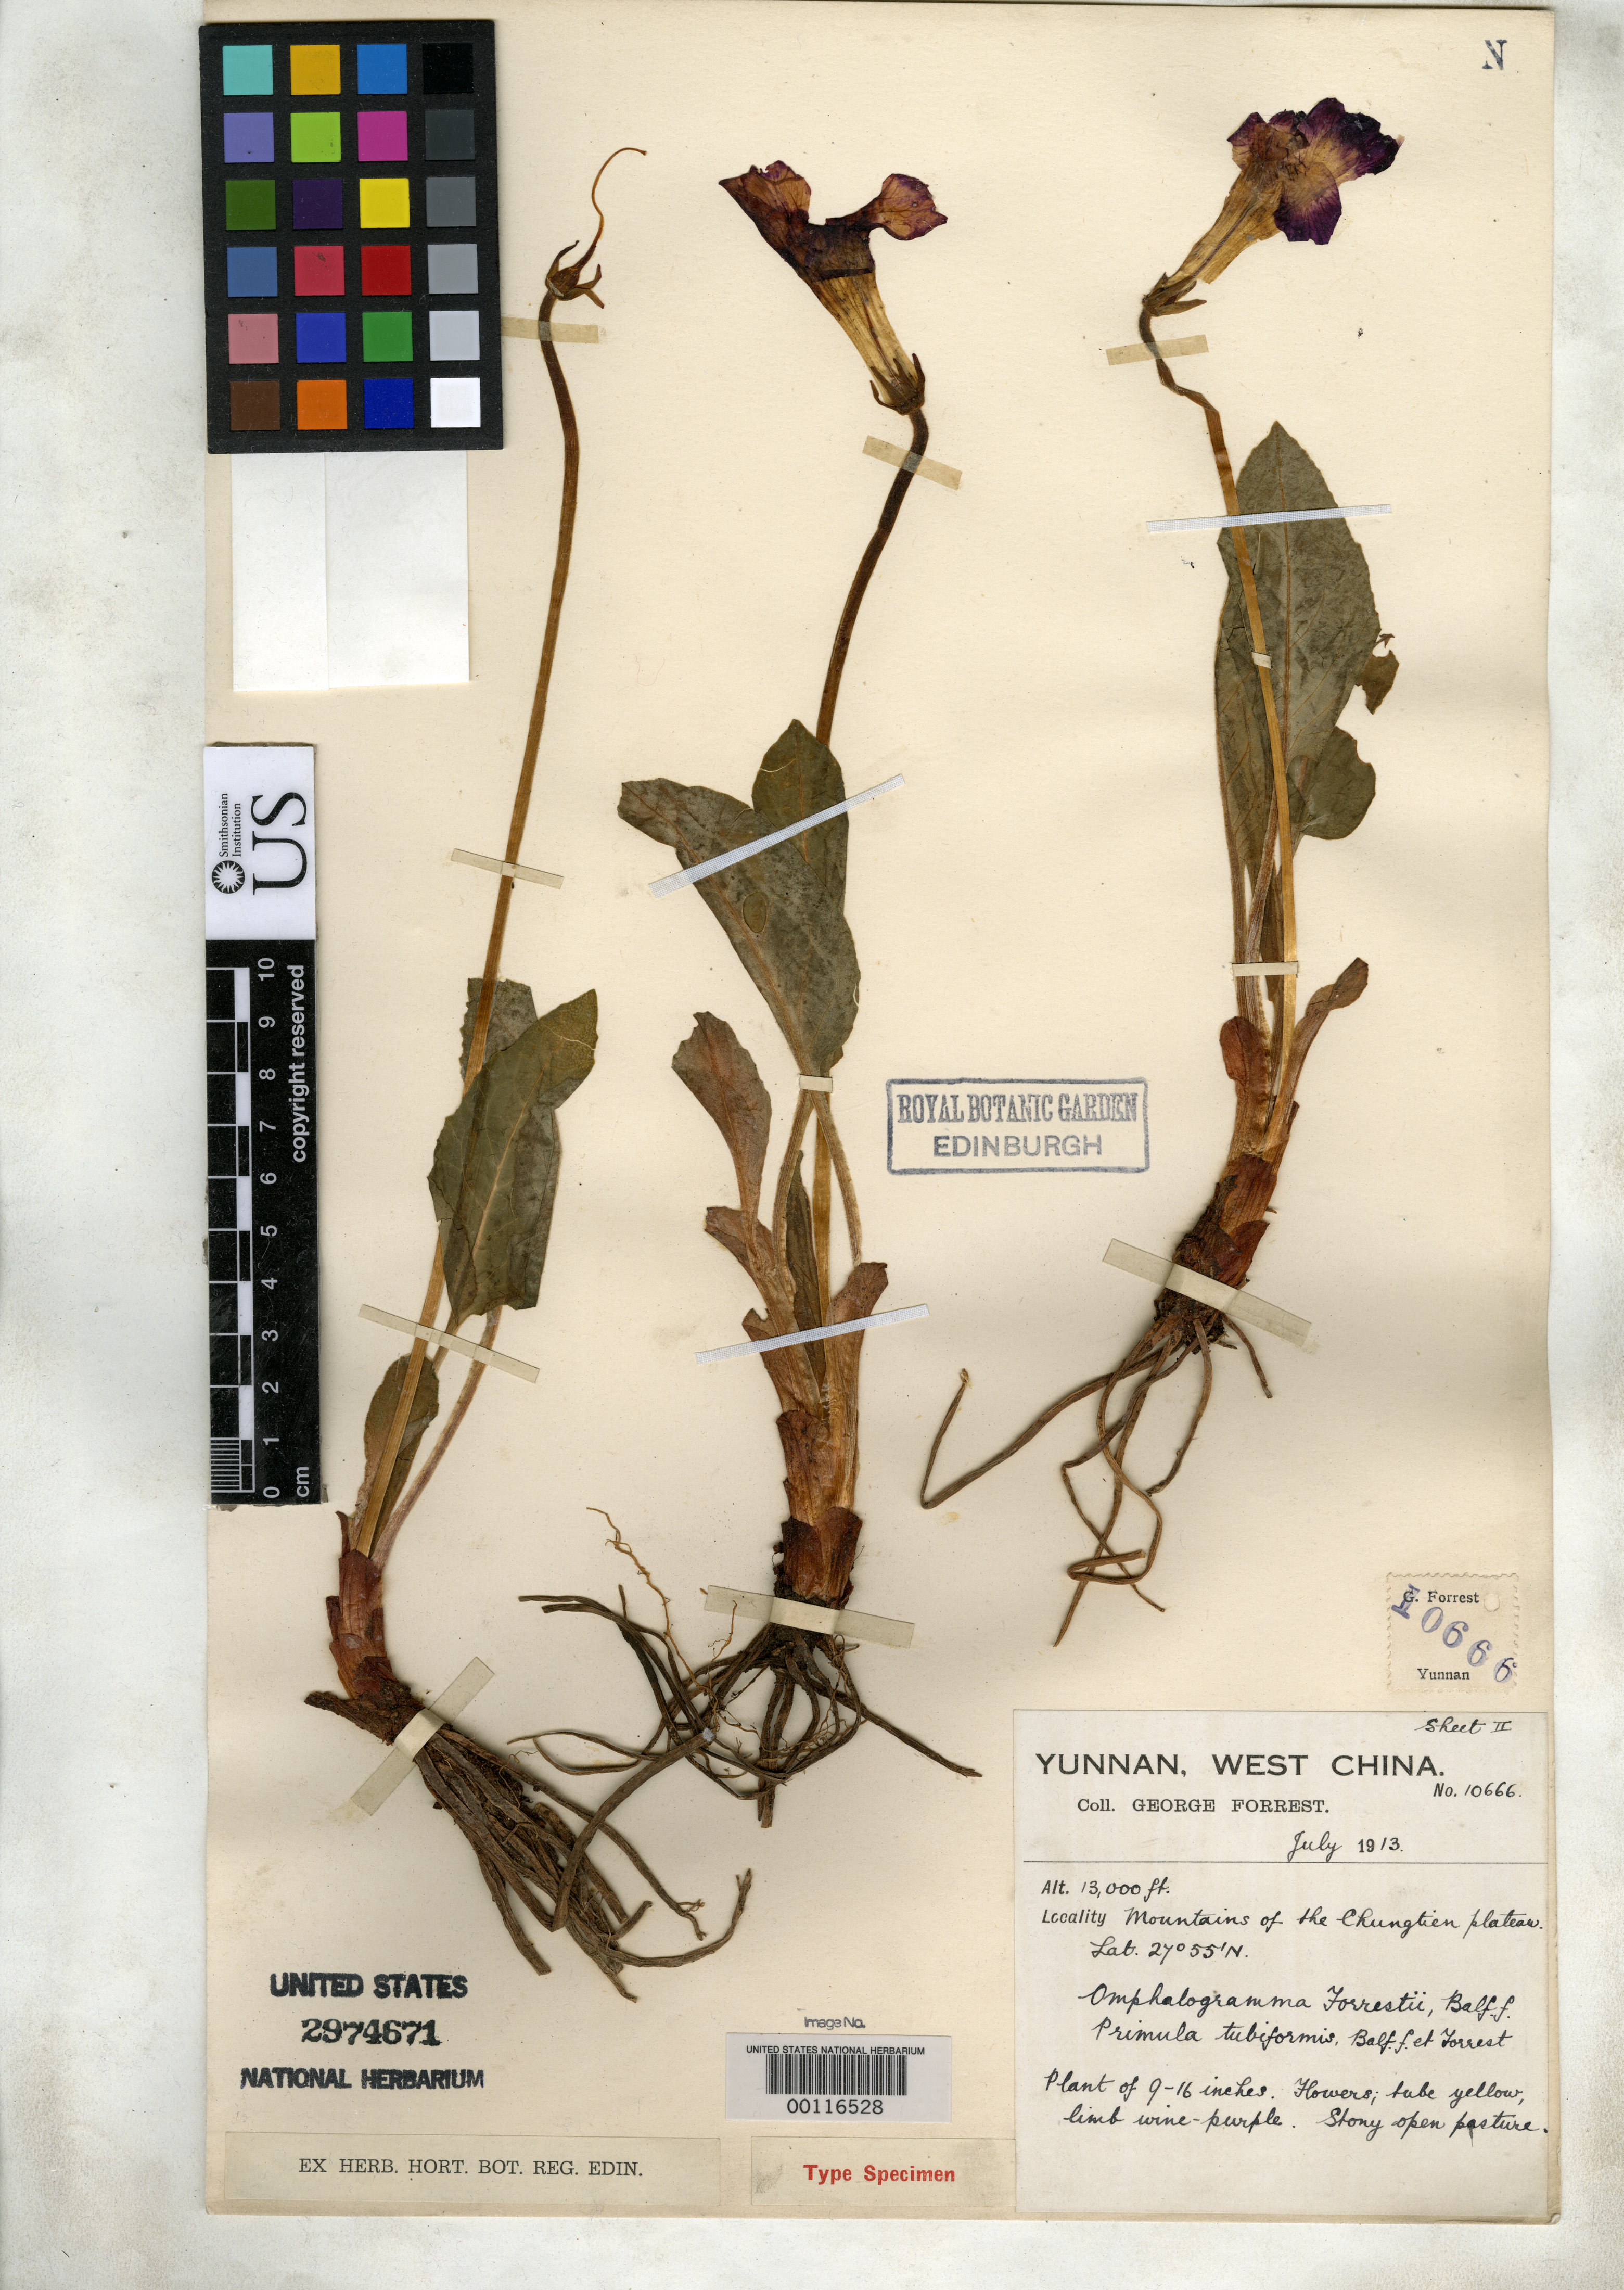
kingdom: Plantae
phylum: Tracheophyta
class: Magnoliopsida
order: Ericales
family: Primulaceae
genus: Omphalogramma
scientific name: Omphalogramma forrestii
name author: Balf. f.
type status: Isotype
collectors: G. Forrest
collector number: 10666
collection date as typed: Jul 1913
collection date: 1913-07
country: China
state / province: Yunnan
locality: Mts. of Chungtien plateau.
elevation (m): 3962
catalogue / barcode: US 2974671